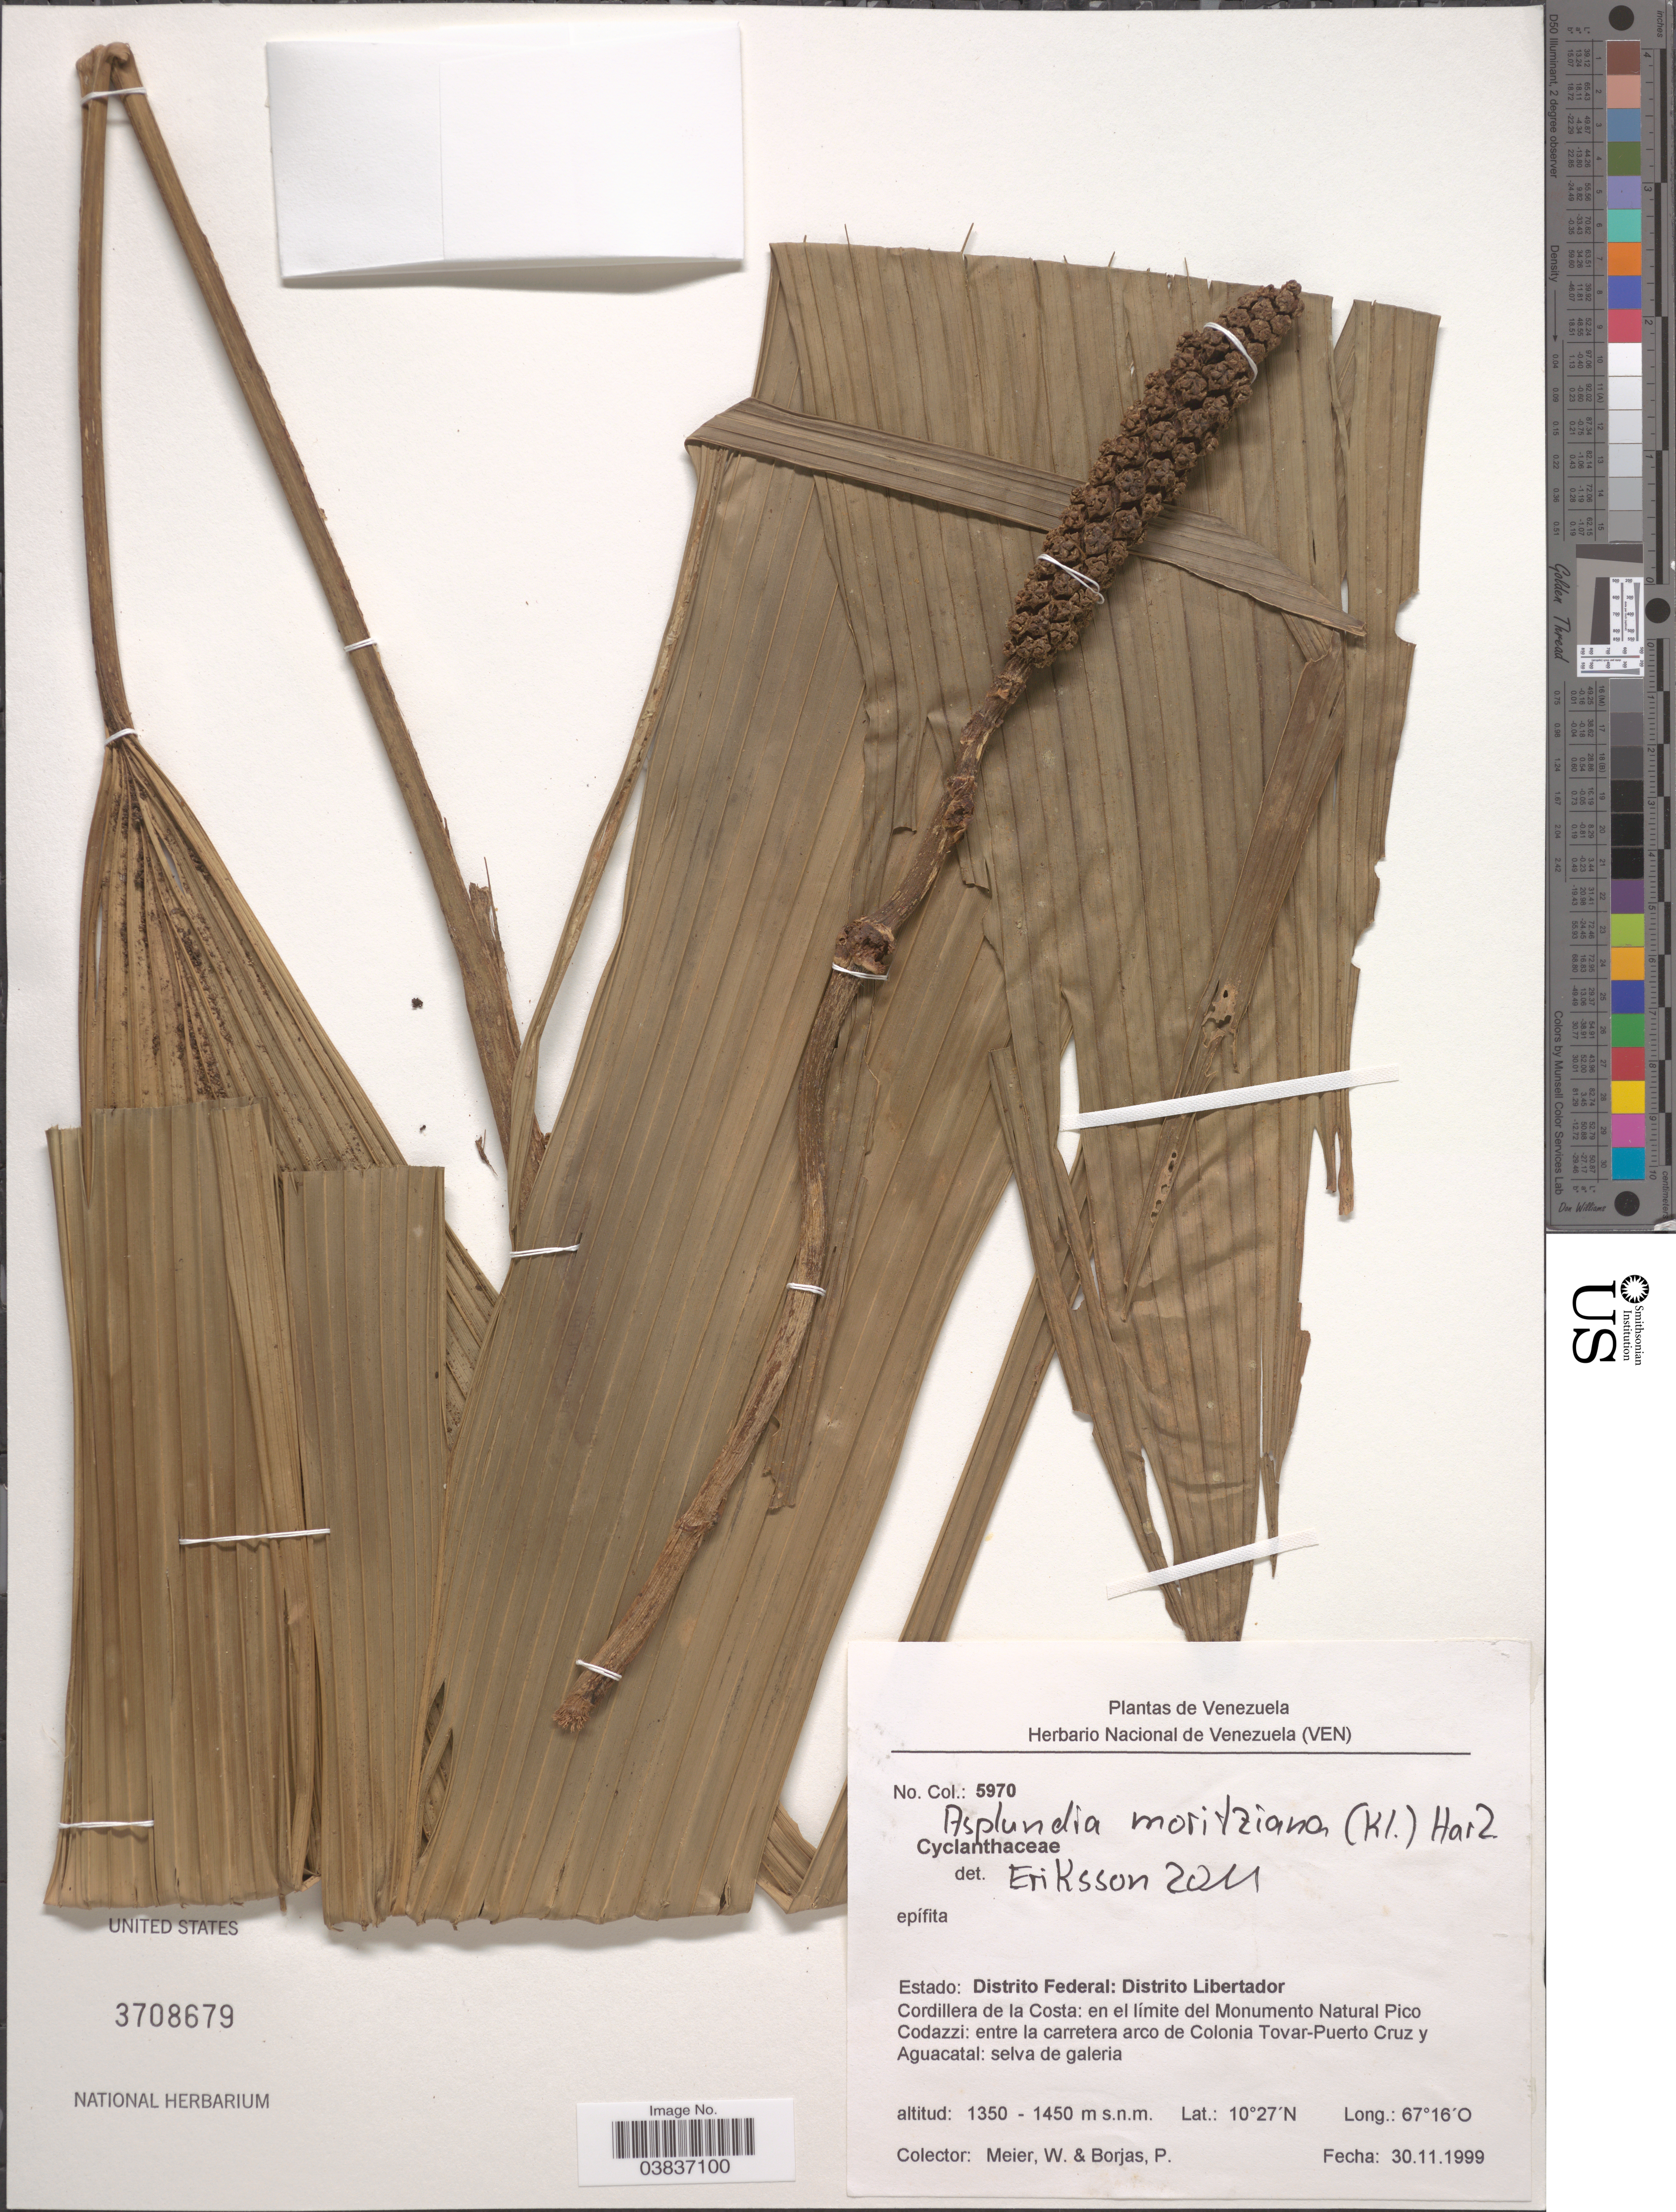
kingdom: Plantae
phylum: Tracheophyta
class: Liliopsida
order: Pandanales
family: Cyclanthaceae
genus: Asplundia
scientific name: Asplundia moritziana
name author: (Klotzsch) Harling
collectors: W. Meier & P. Borjas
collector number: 5970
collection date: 1999-11-30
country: Venezuela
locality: Estado: Distrito Federal: Distrito Libertador. Cordillera de la Costa: en el límite del Monumento Natural Pico Codazzi: entre la carretera arco de Colonia Tovar-Puerto Cruz y Aguacatal.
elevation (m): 1350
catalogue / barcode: US 3708679